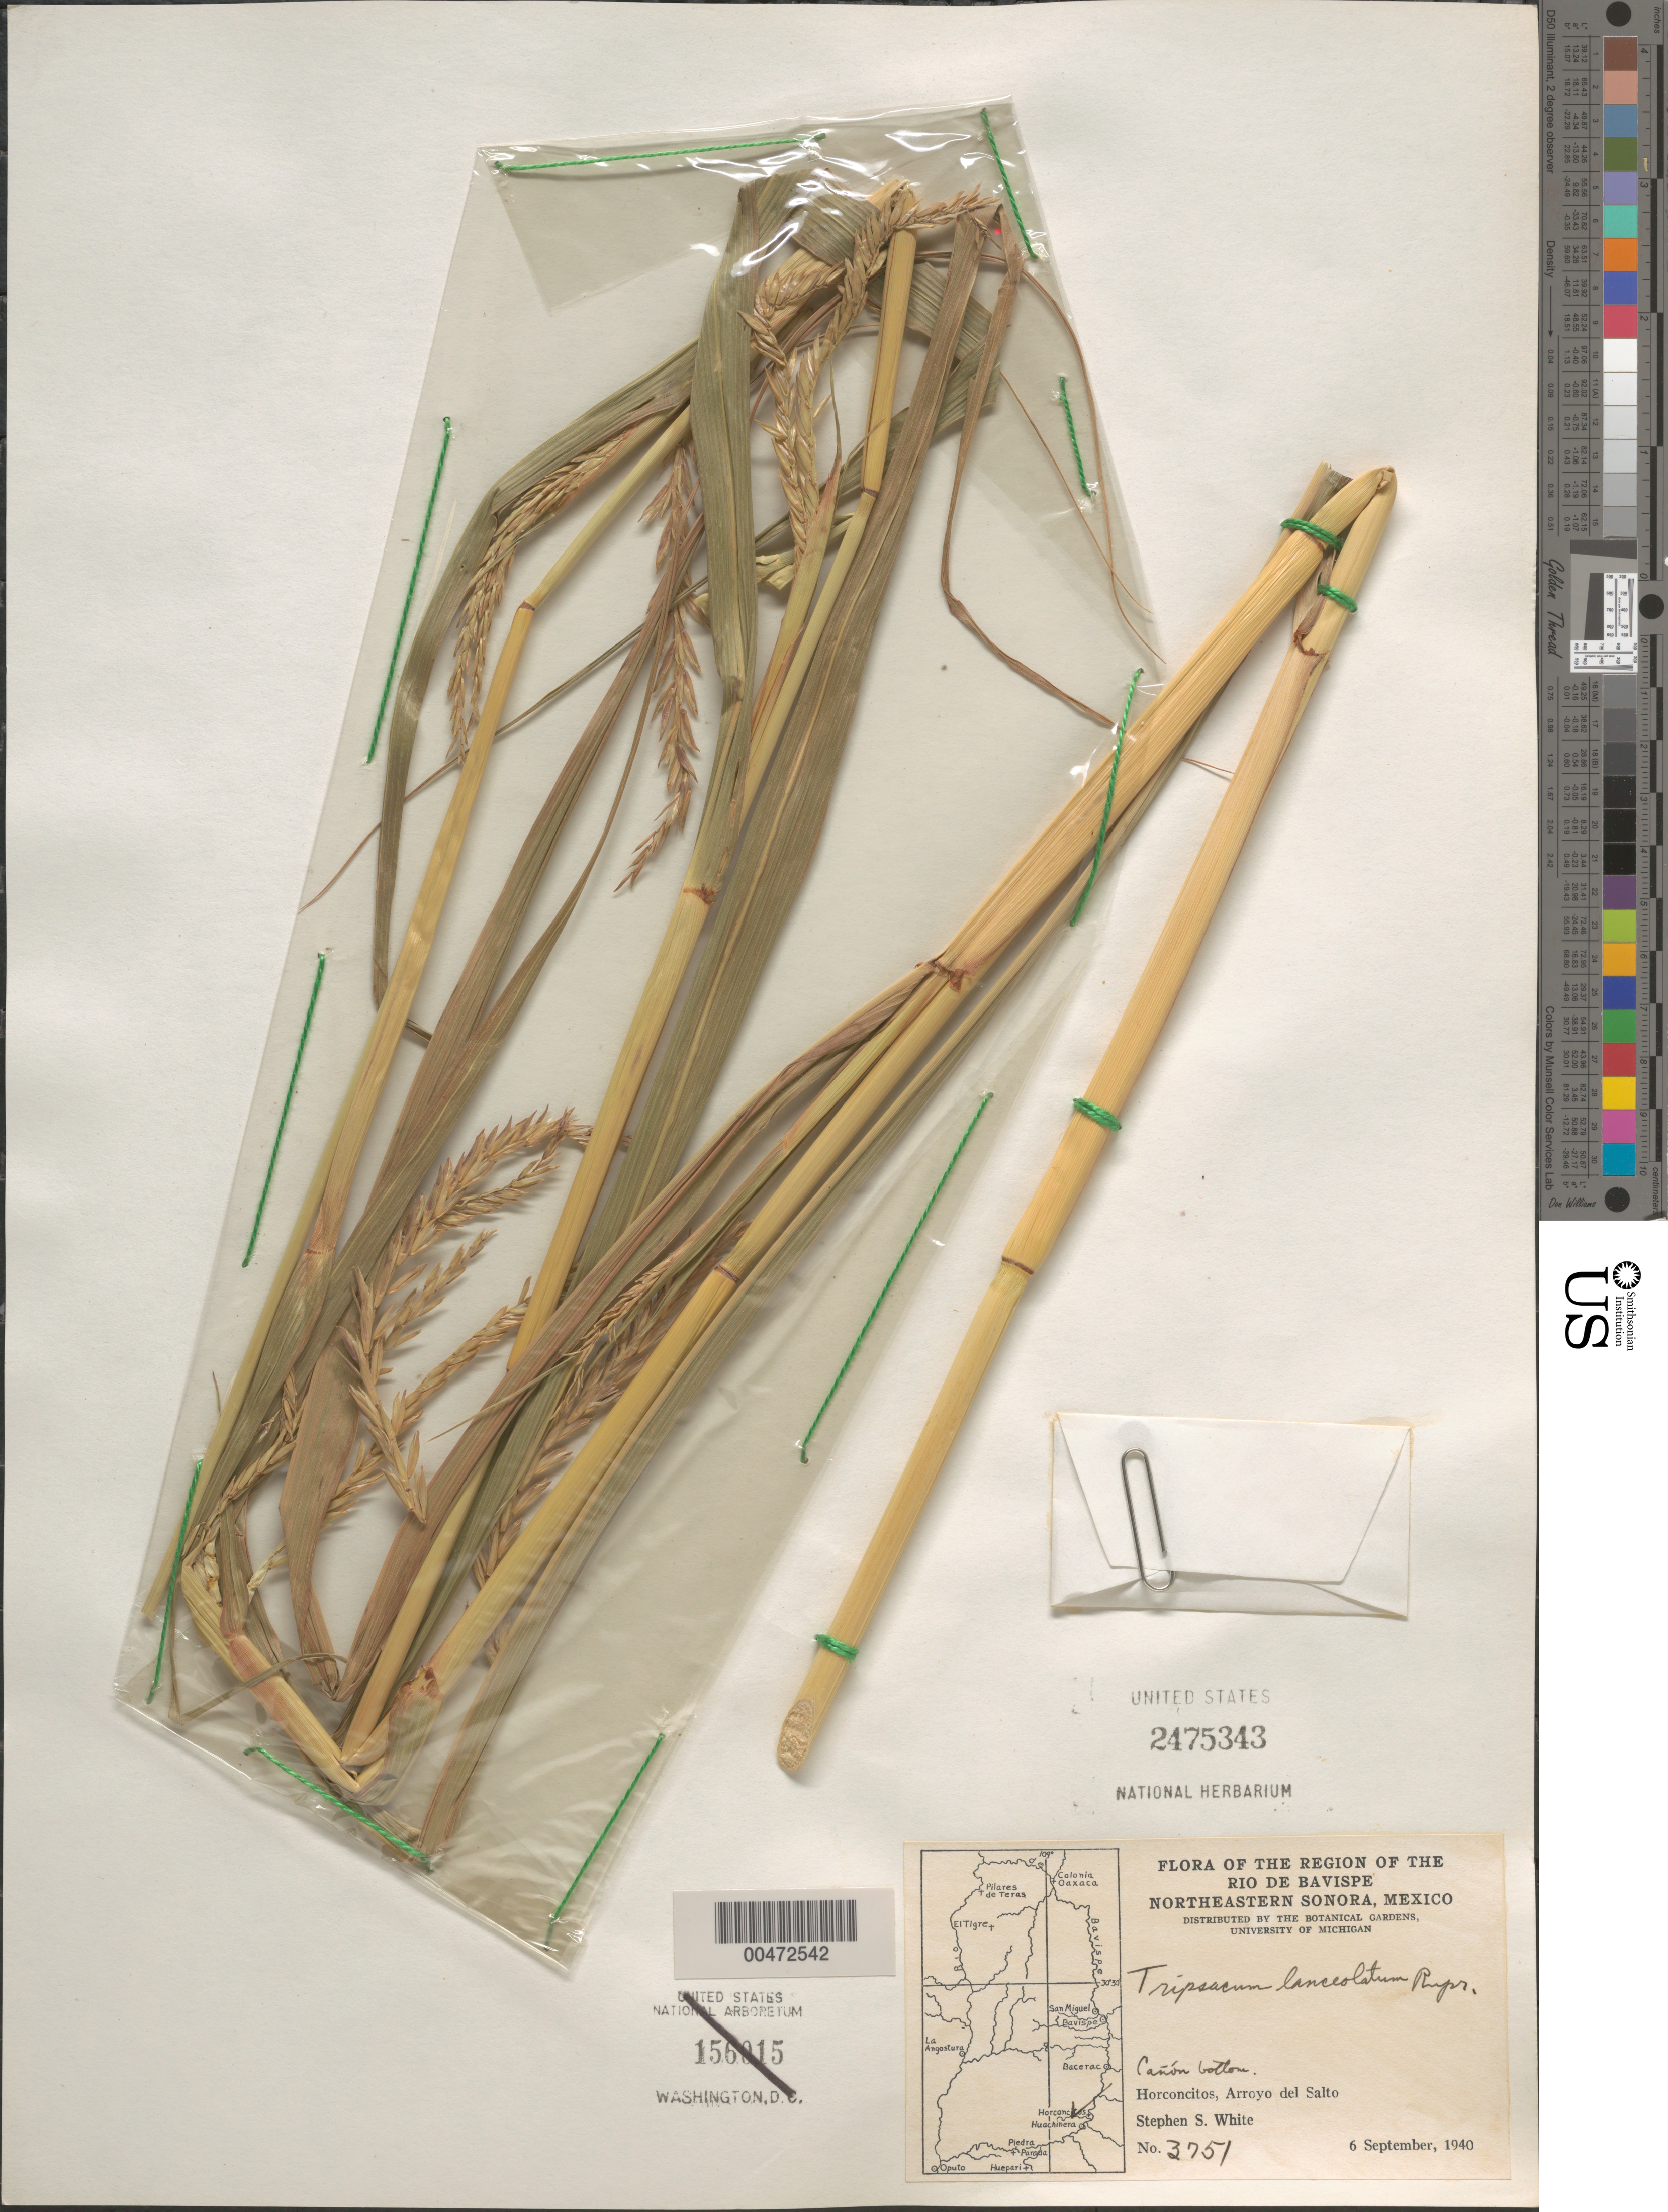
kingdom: Plantae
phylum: Tracheophyta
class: Liliopsida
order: Poales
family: Poaceae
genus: Tripsacum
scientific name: Tripsacum lanceolatum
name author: Rupr. ex E. Fourn.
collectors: S. S. White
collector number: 3751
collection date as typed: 6 Sep 1940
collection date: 1940-09-06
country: Mexico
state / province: Sonora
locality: Region of the Rio de Bavispe, NE Sonora, Ca¤¢n bottom, Horconcitos, Arroyo del Salto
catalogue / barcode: US 2475343